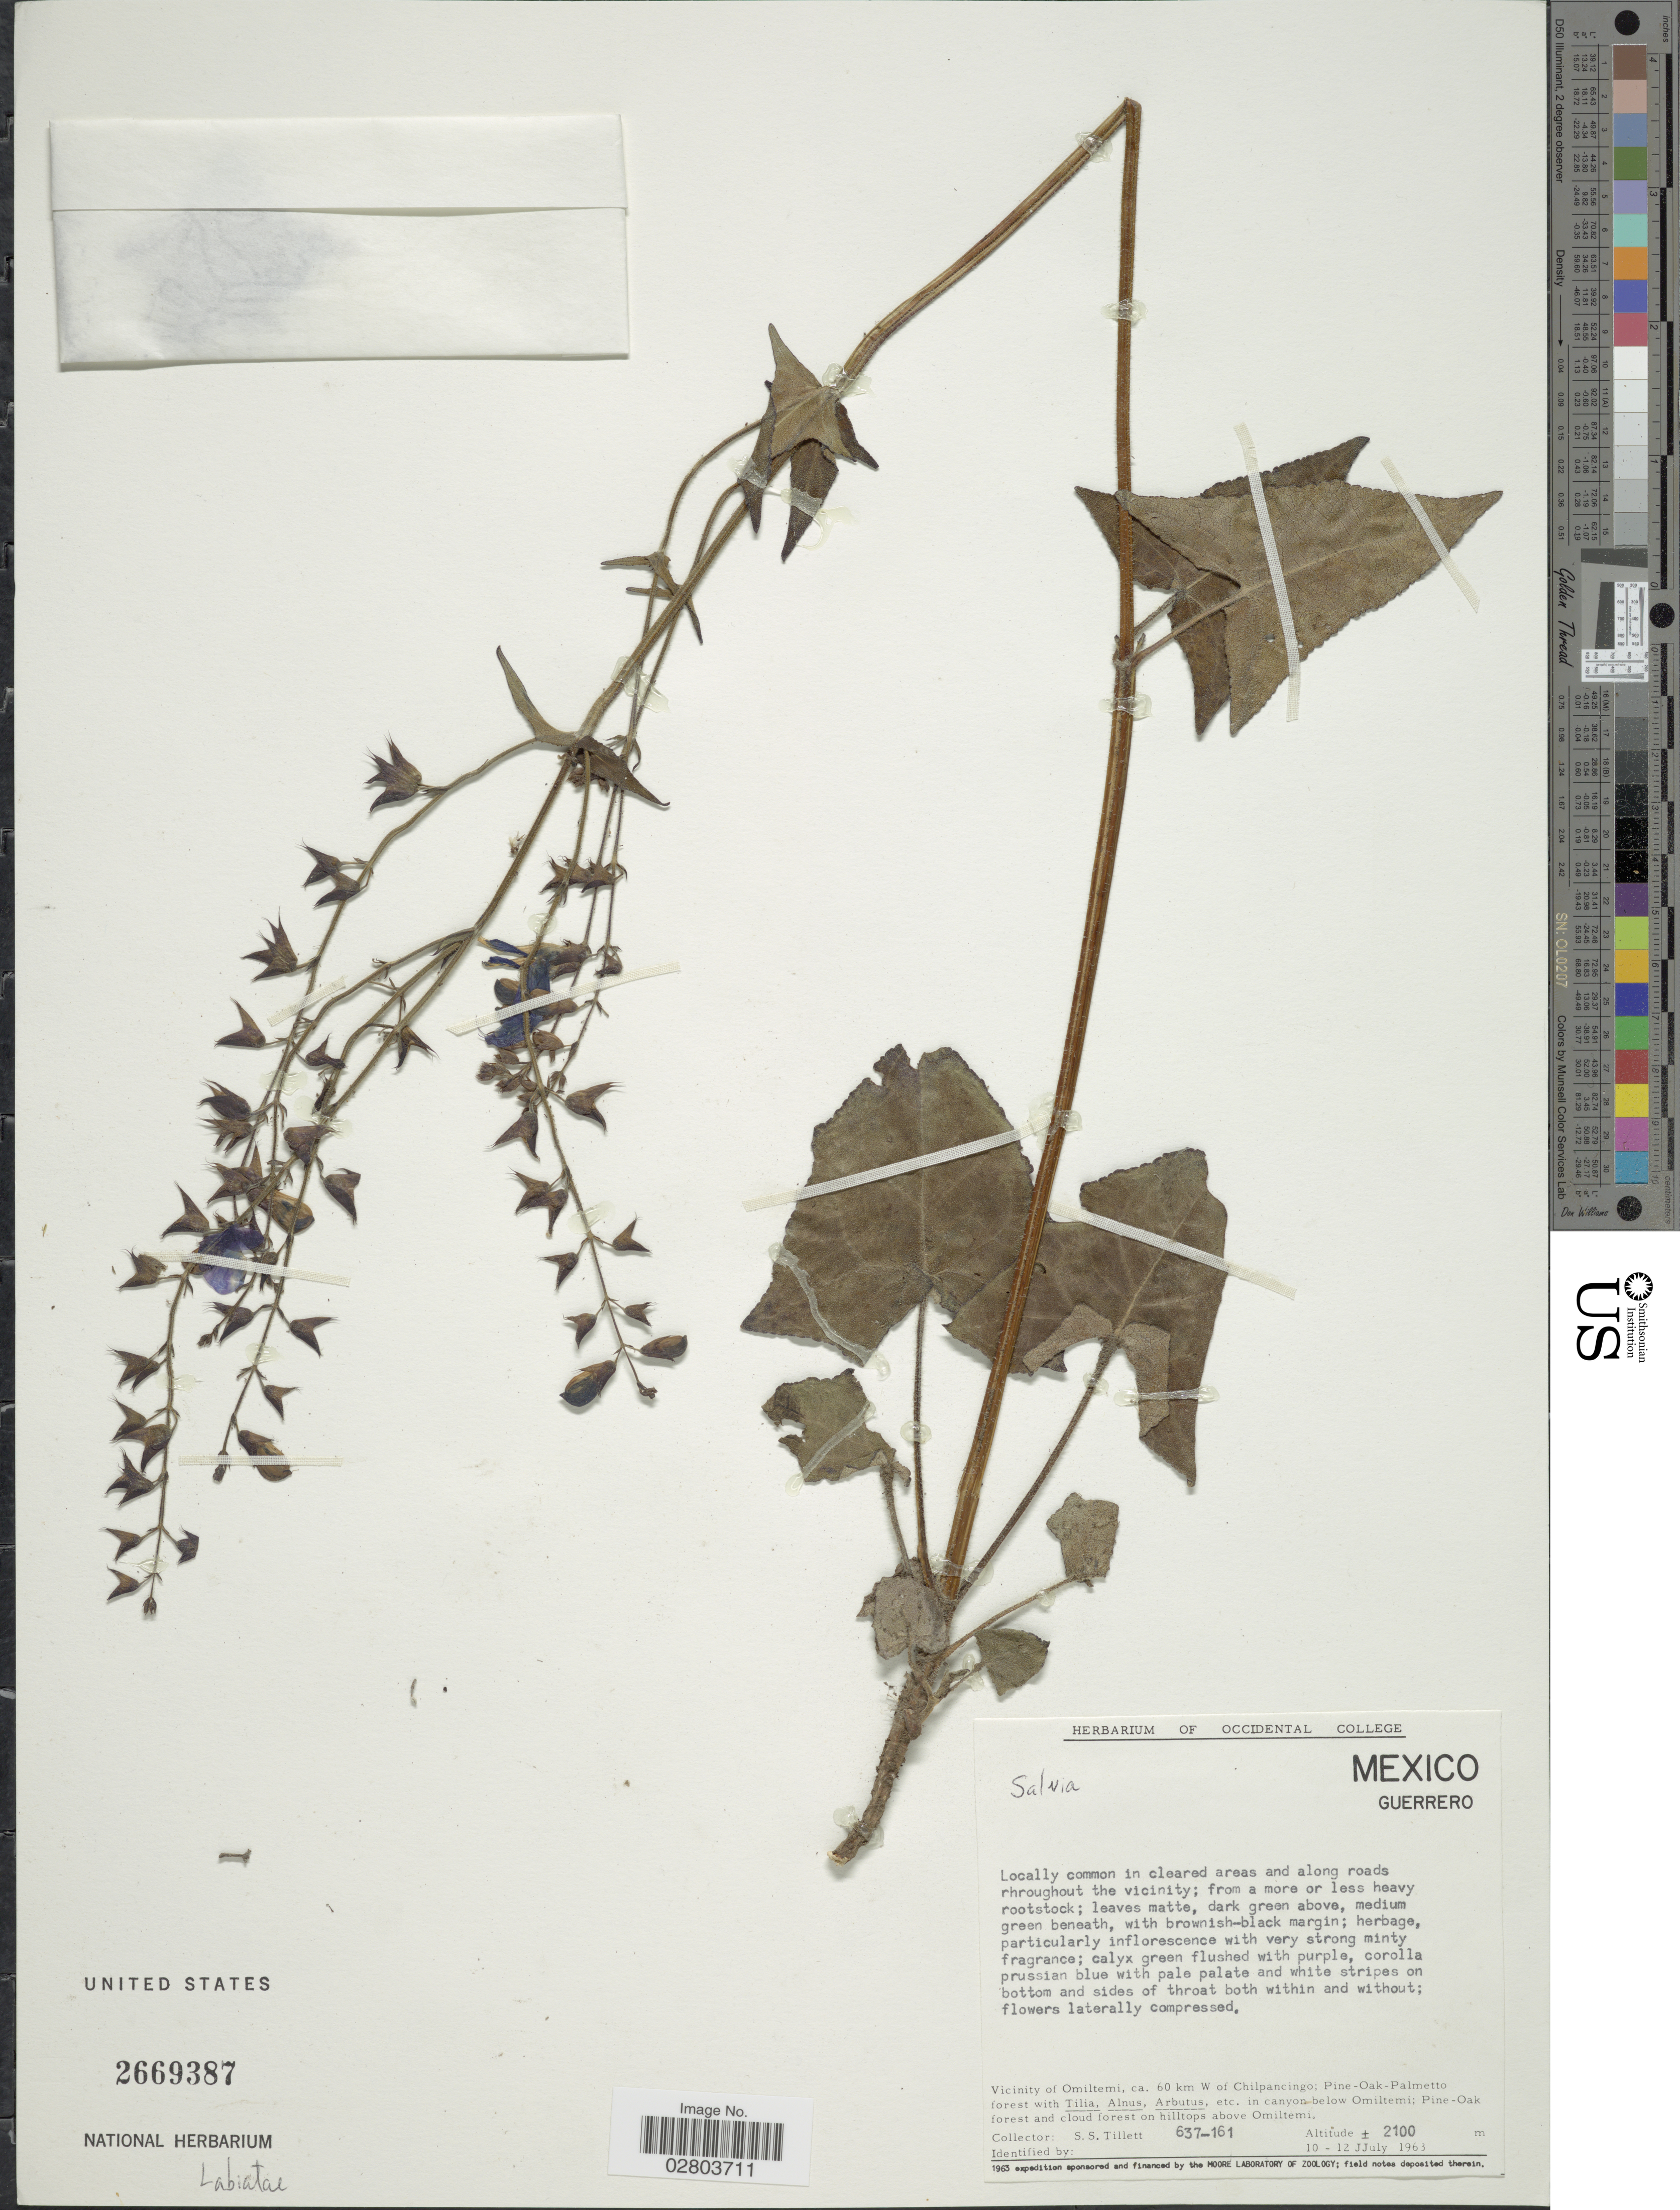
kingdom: Plantae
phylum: Tracheophyta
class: Magnoliopsida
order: Lamiales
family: Lamiaceae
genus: Salvia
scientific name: Salvia sp.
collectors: S. S. Tillett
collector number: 637-161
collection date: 1963-07-10/1963-07-12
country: Mexico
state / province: Guerrero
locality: Vicinity of Omiltemi, ca. 60 km W of Chilpancingo; Pine-Oak-Palmetto forest, in canyon below Omiltemi; Pine-Oak forest and cloud forest on hilltops above Omiltemi.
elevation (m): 2100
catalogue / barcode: US 2669387